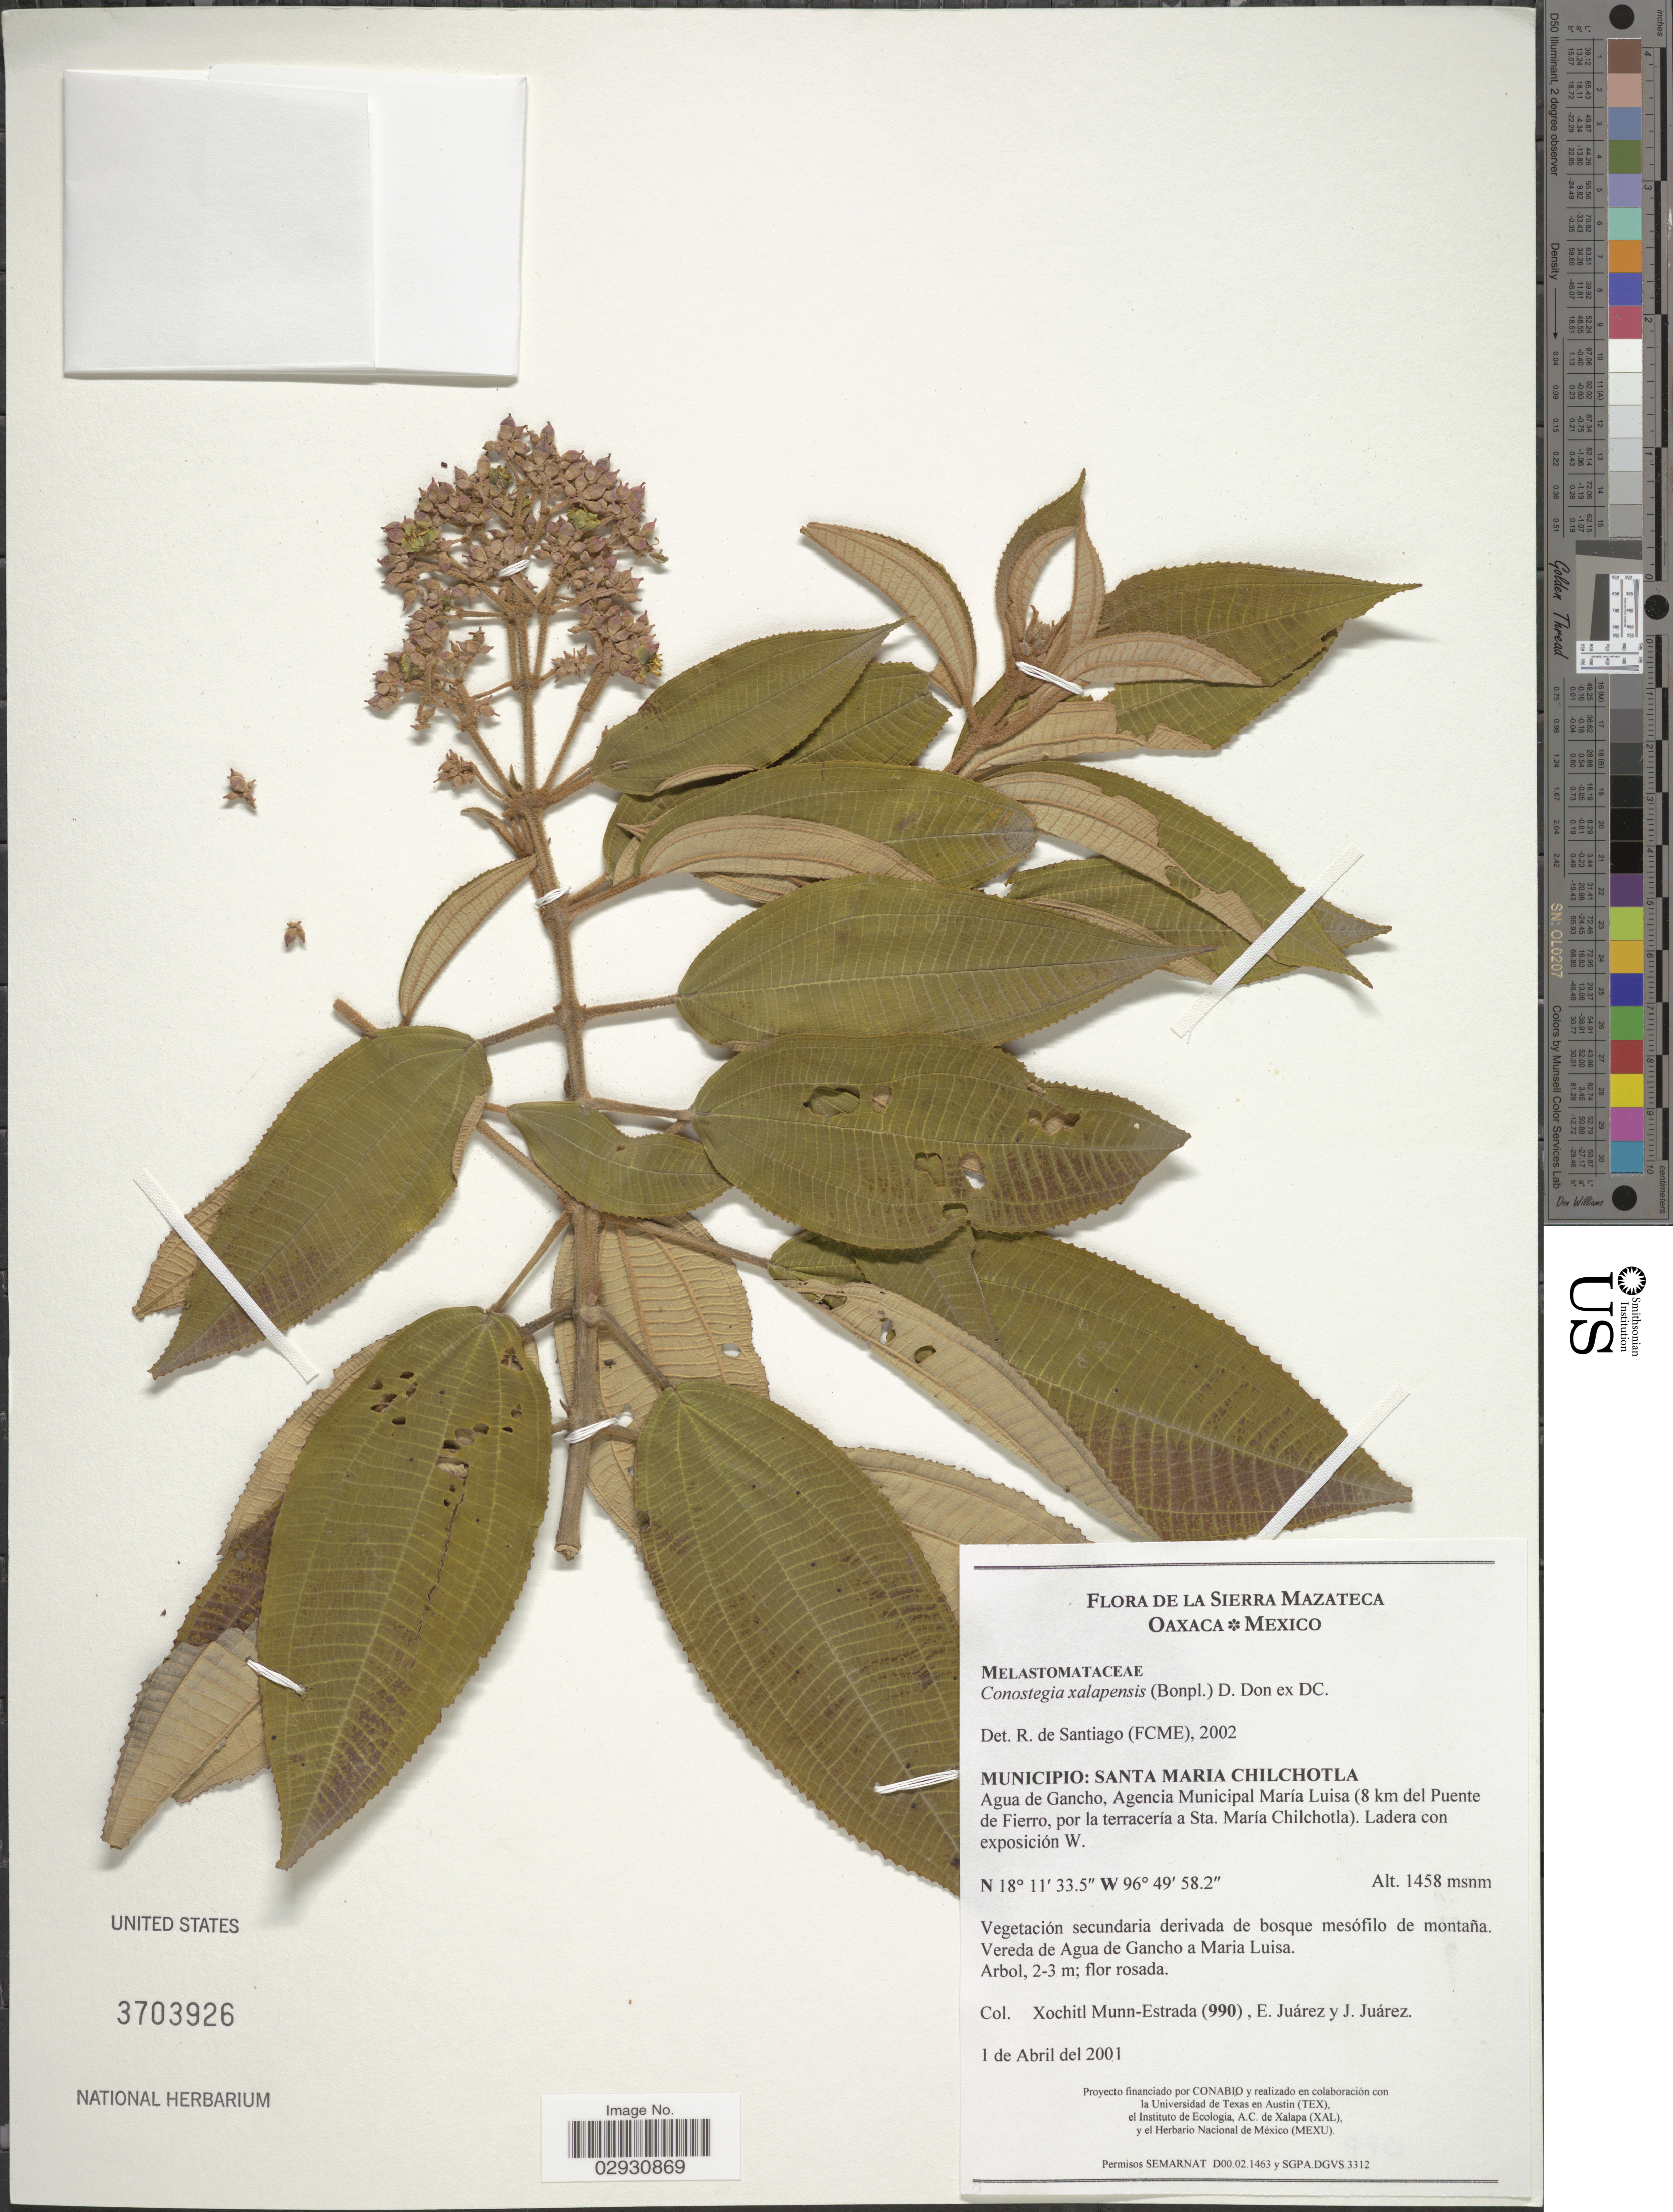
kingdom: Plantae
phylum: Tracheophyta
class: Magnoliopsida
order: Myrtales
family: Melastomataceae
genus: Conostegia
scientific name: Conostegia quadrangularis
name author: Schltdl. ex Steud.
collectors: X. Munn-Estrada, E. Juarez & J. Juarez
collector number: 990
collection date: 2001-04-01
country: Mexico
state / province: Oaxaca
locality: De La Sierra Mazateca, Municipio: Santa Maria Chilchotla, Agua de Gancho, Agencia Municipal María Luisa (8 km del Puente de Fierro, por la terracería a Sta. María Chilchotla). Ladera con exposición W.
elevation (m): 1458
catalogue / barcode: US 3703926